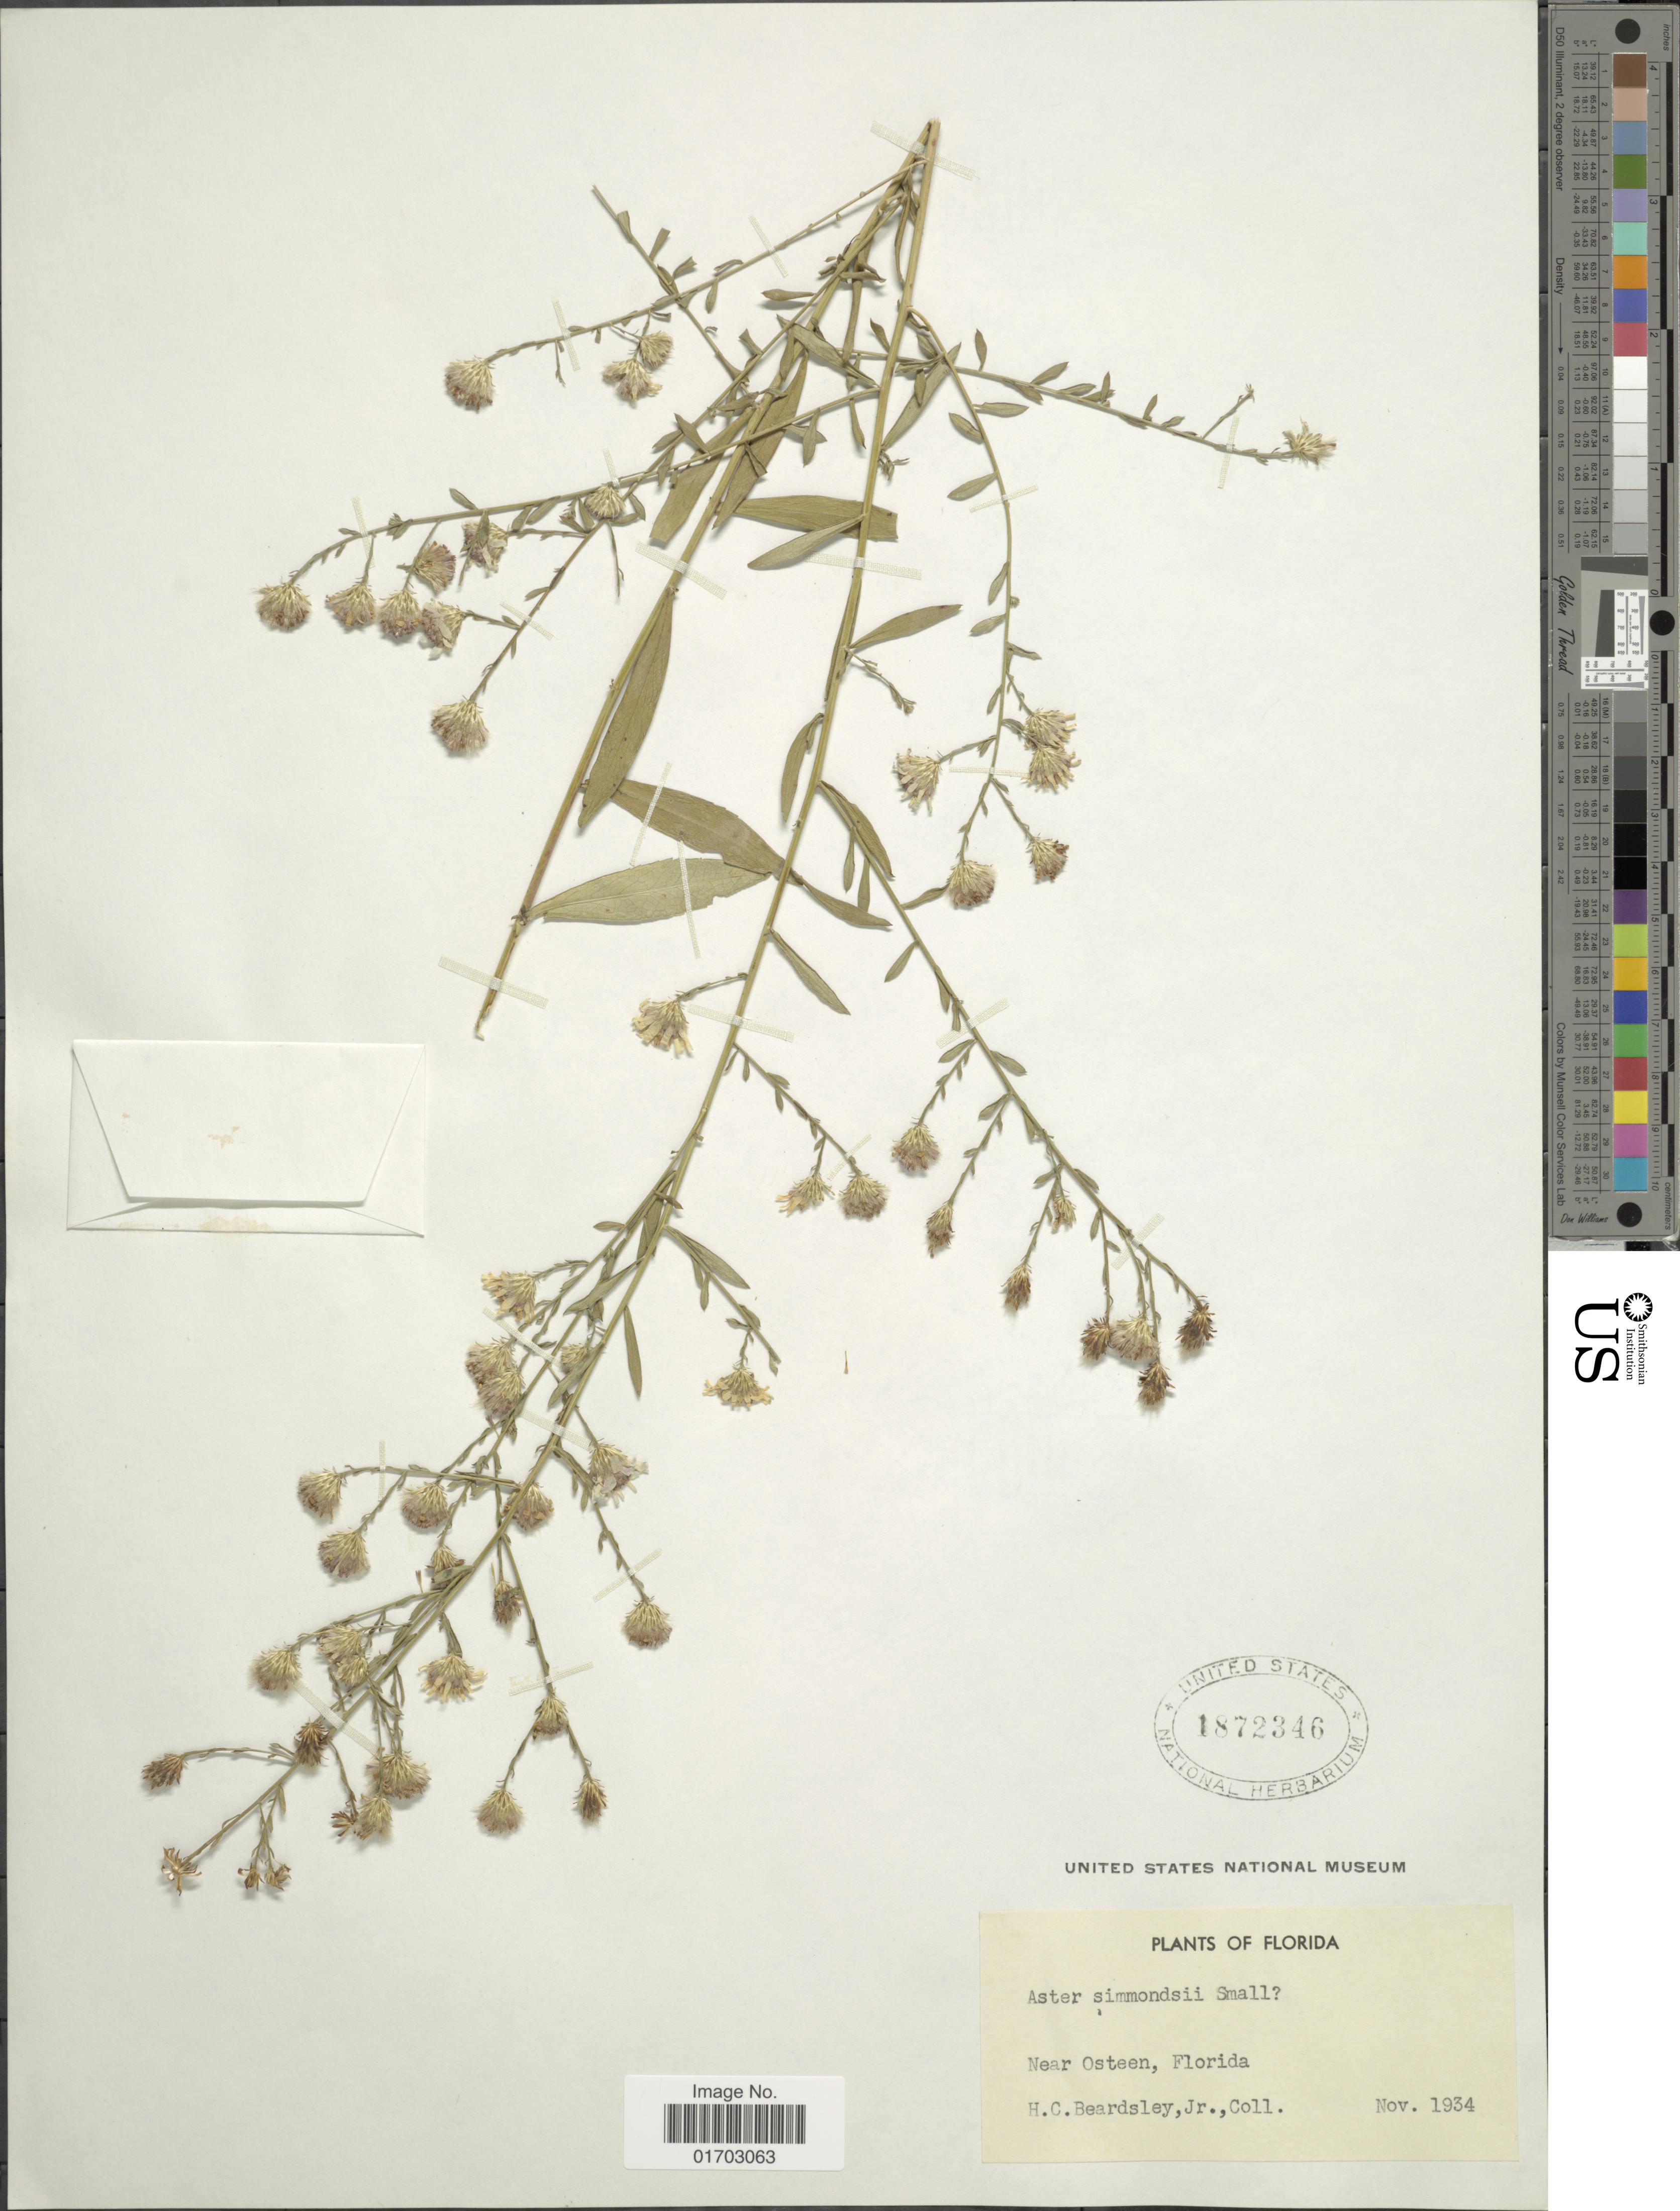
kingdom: Plantae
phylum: Tracheophyta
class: Magnoliopsida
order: Asterales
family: Asteraceae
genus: Symphyotrichum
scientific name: Symphyotrichum simmondsii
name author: (Small) G.L. Nesom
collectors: H. Beardslee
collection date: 1934-11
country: United States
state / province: Florida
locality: Near Osteen.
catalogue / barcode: US 1872346